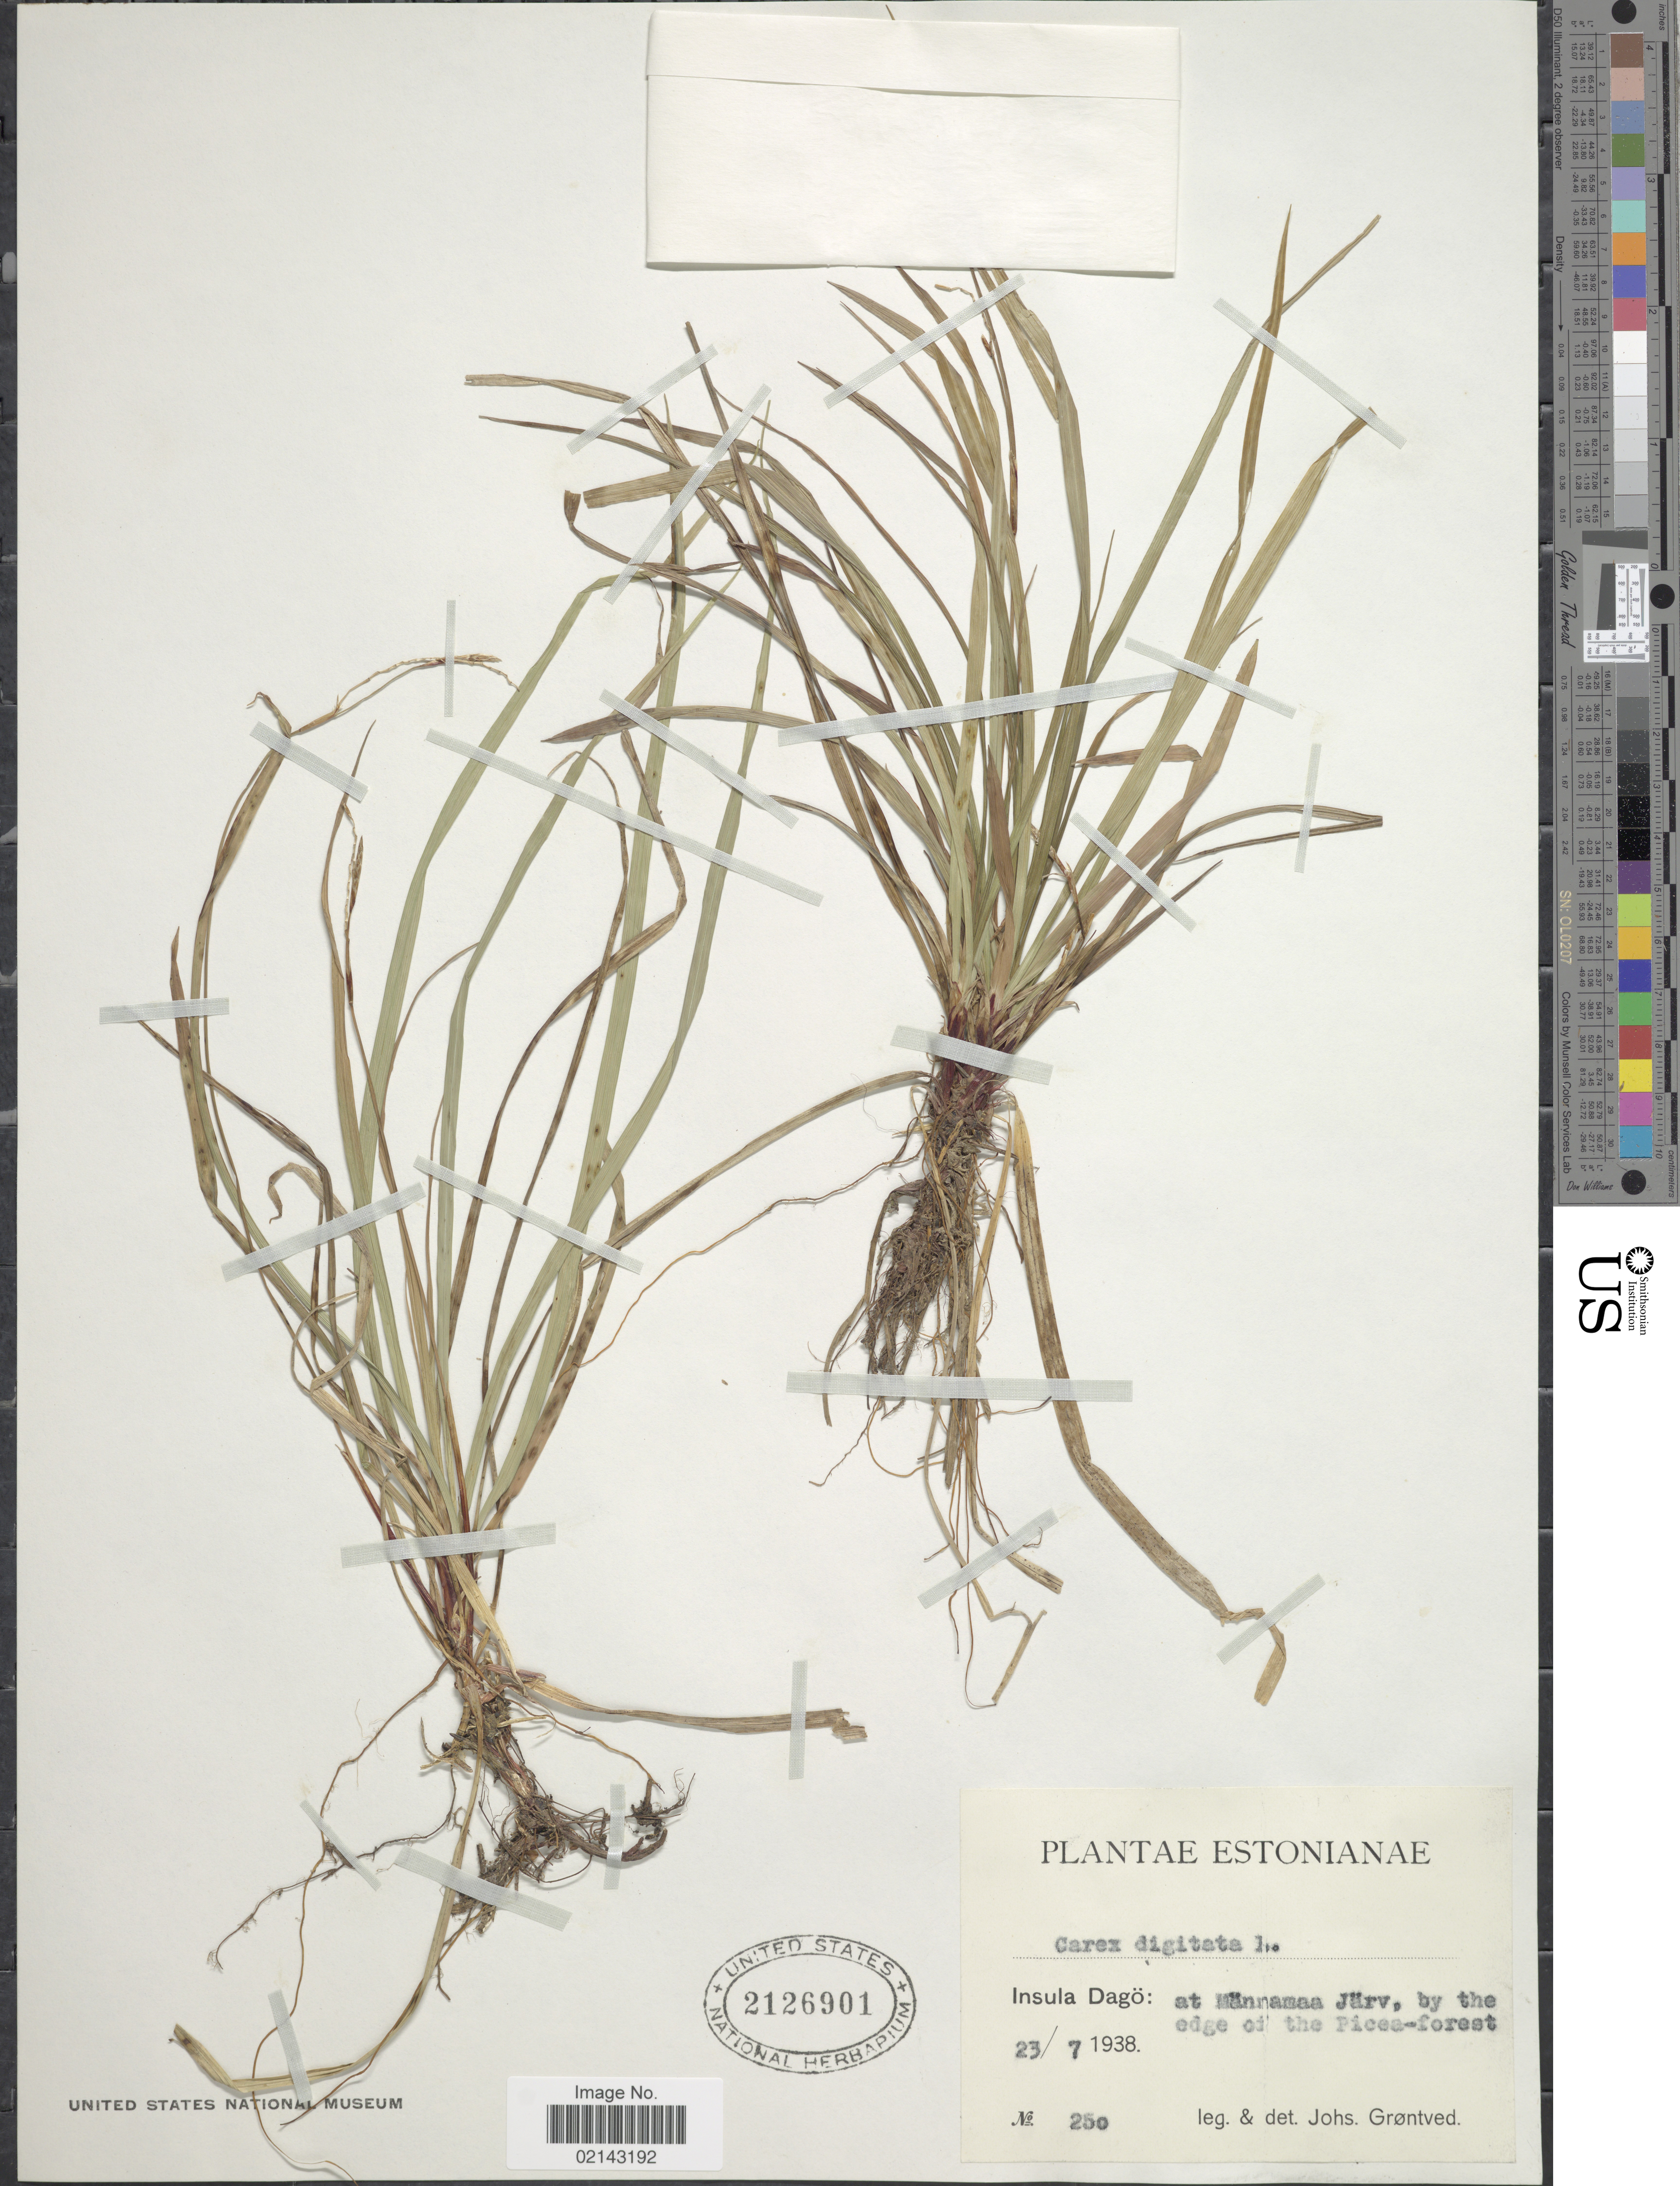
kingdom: Plantae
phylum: Tracheophyta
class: Liliopsida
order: Poales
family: Cyperaceae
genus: Carex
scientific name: Carex digitata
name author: L.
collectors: J. Grøntved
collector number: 250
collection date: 1938-07-23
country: Estonia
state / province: Järvamaa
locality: Estonianae. Insula Dago: at Mannamaa Jarv, by the edge of the Picea-forest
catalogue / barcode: US 2126901